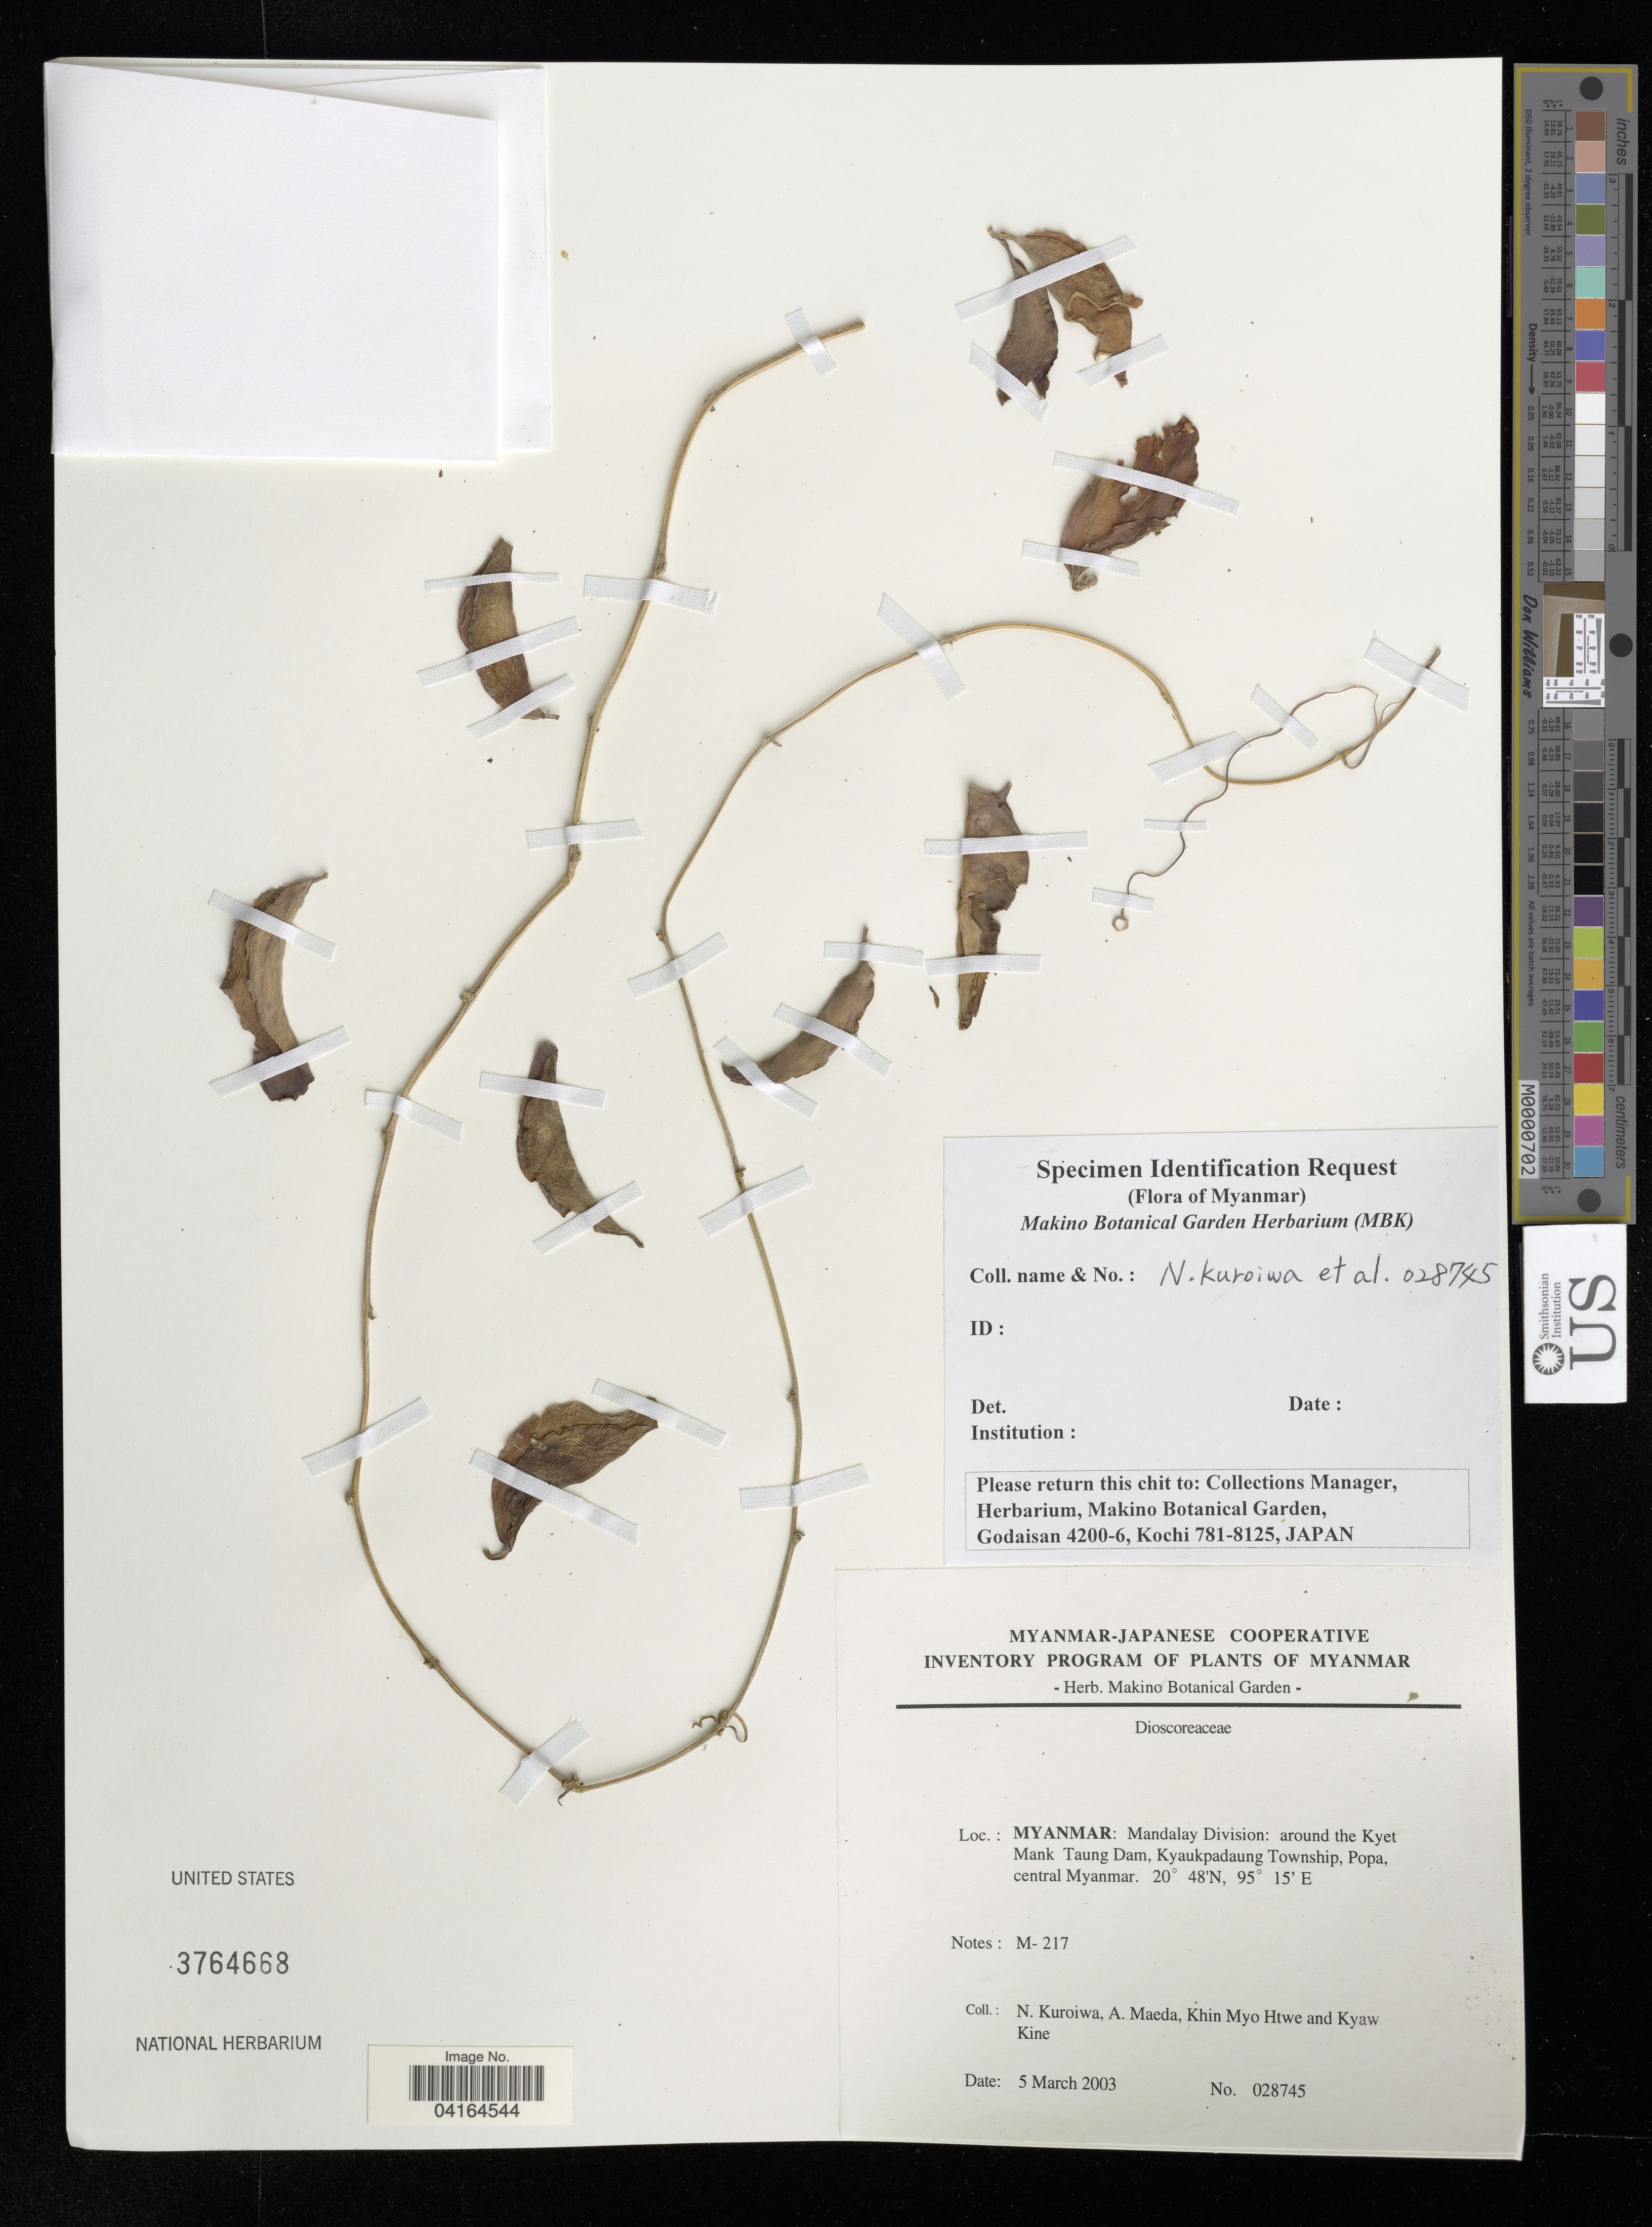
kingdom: Plantae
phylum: Tracheophyta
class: Liliopsida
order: Dioscoreales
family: Dioscoreaceae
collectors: N. Kuroiwa, A. Maeda, K. Htwe & K. Kine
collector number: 028745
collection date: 2003-03-05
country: Myanmar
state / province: Mandalay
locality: Mandalay Division: around the Kyet Mank Taung Dam, Kyaukpadaung Township, Popa, central Myanmar.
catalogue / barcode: US 3764668